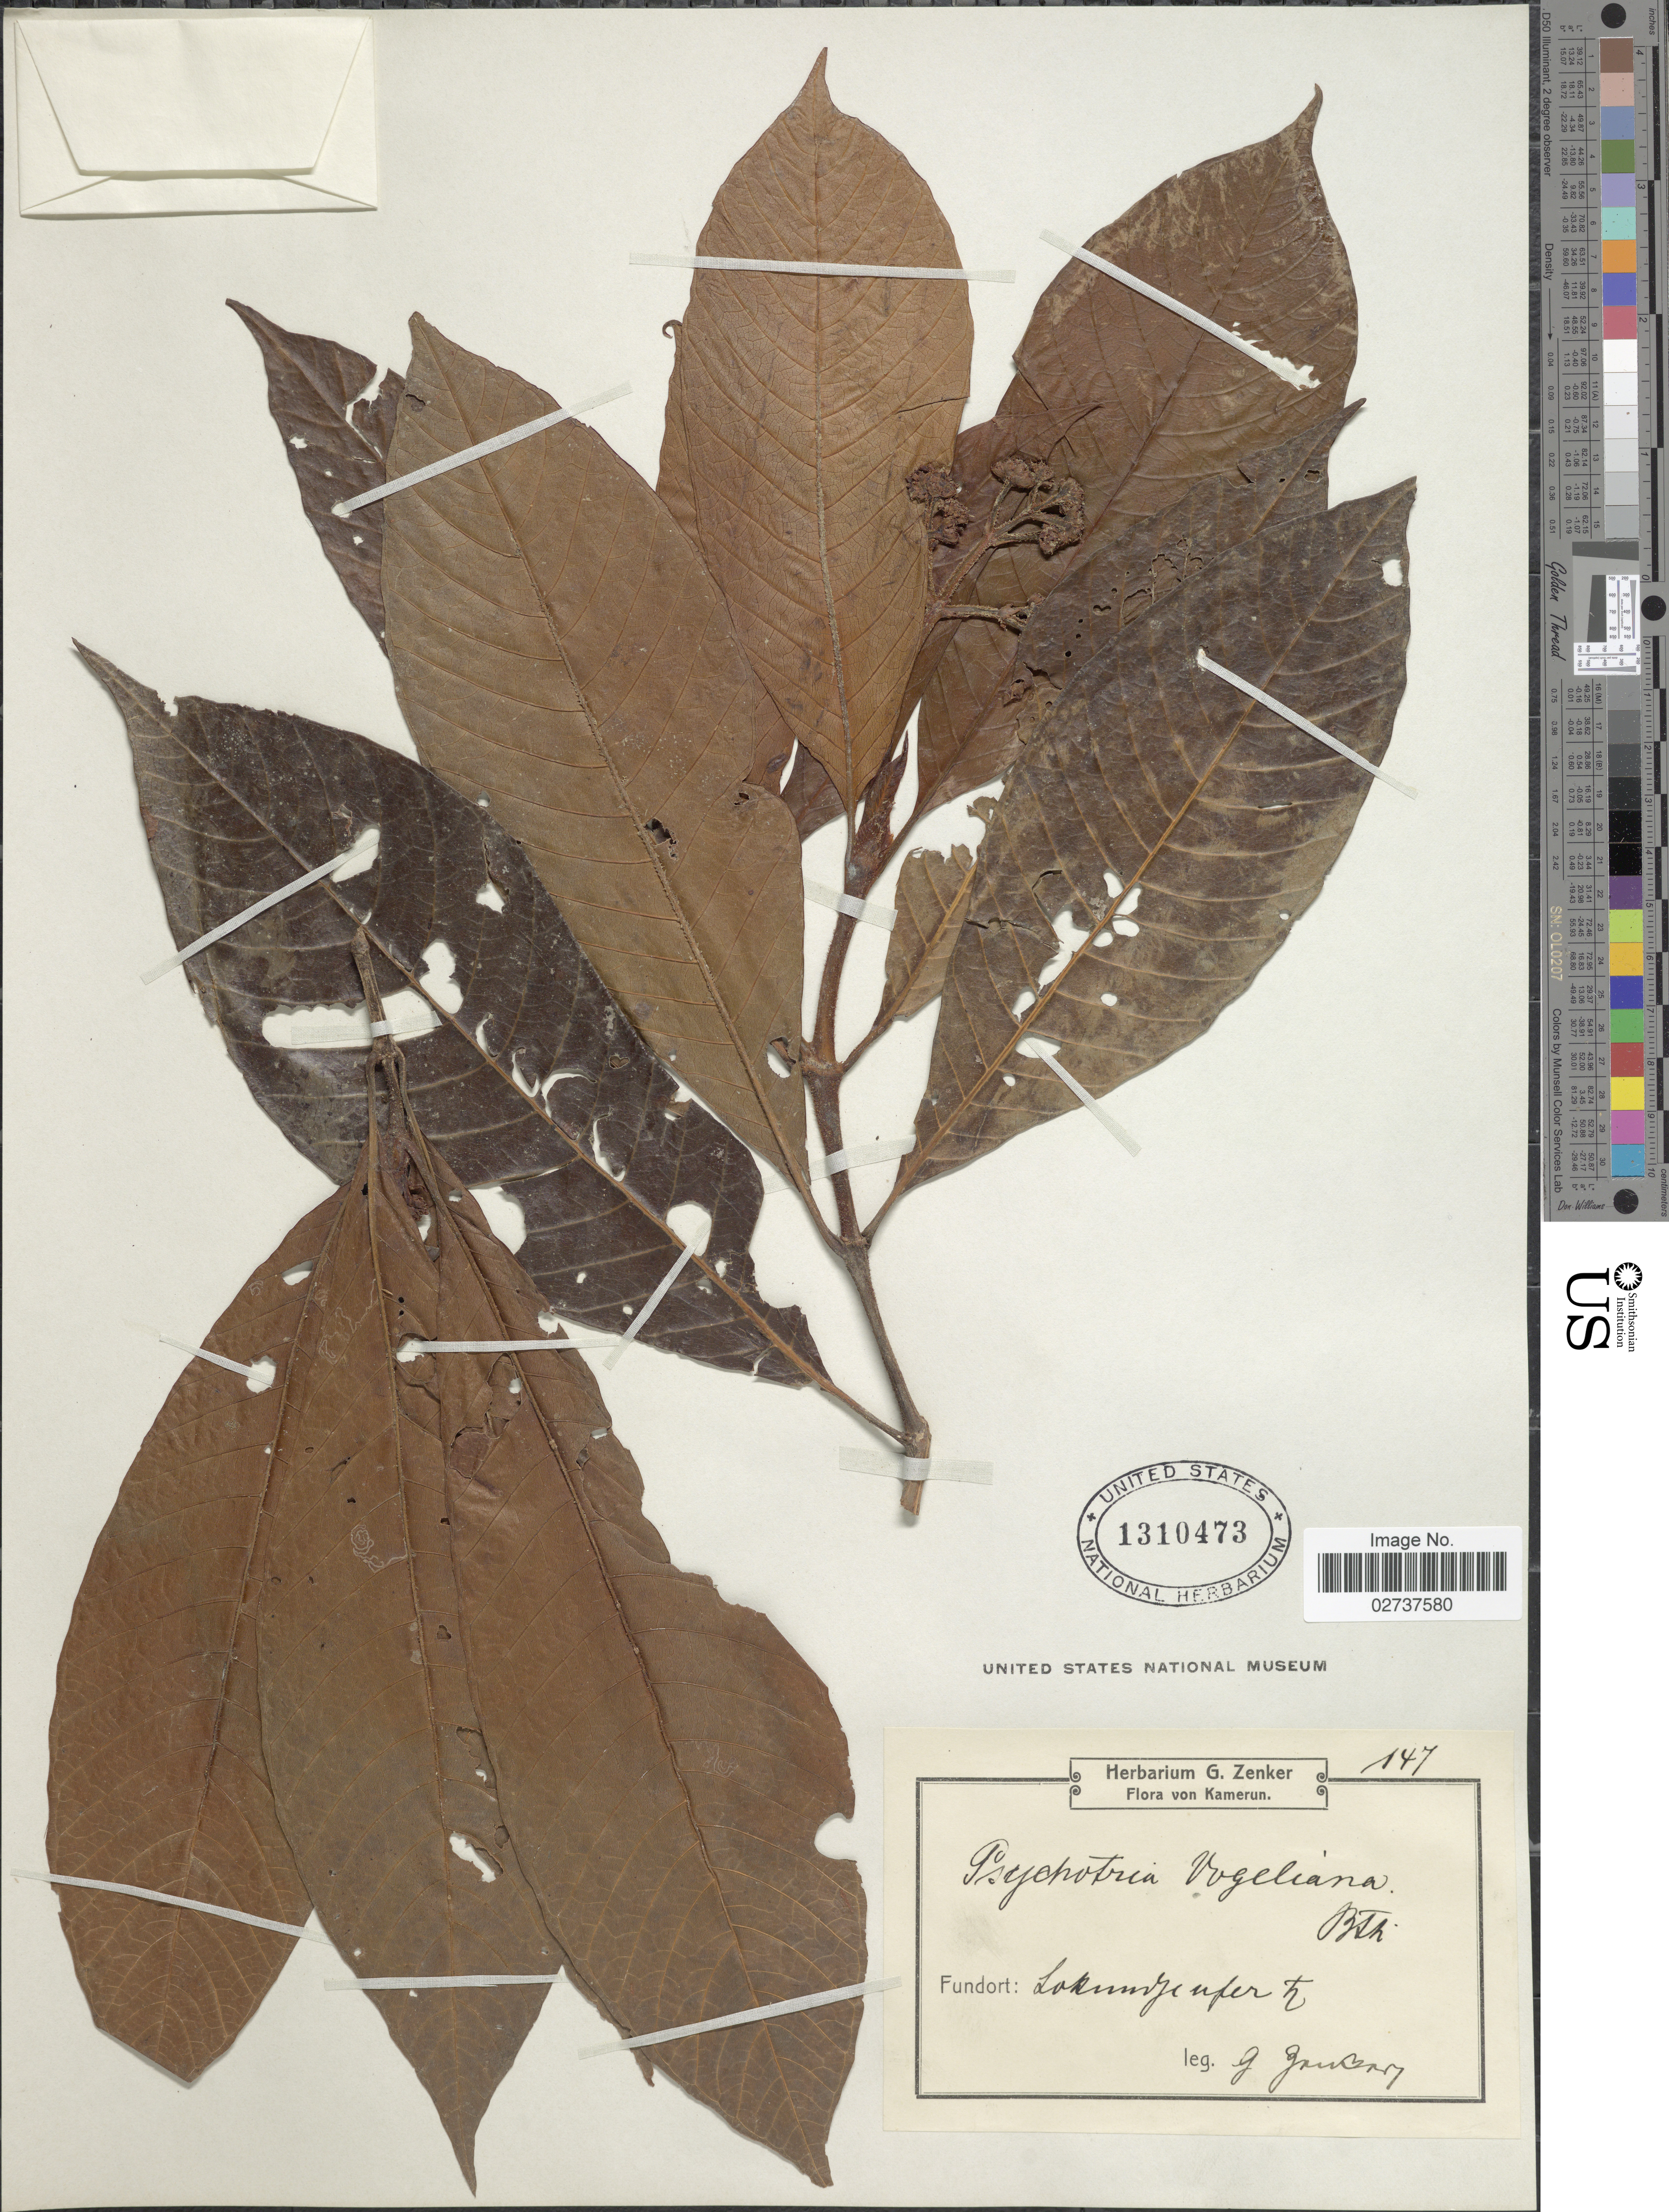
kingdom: Plantae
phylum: Tracheophyta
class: Magnoliopsida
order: Gentianales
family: Rubiaceae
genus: Psychotria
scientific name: Psychotria vogeliana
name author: Benth.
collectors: G. A. Zenker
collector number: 147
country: Cameroon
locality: Kamerun, Lokundje ufer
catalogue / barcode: US 1310473